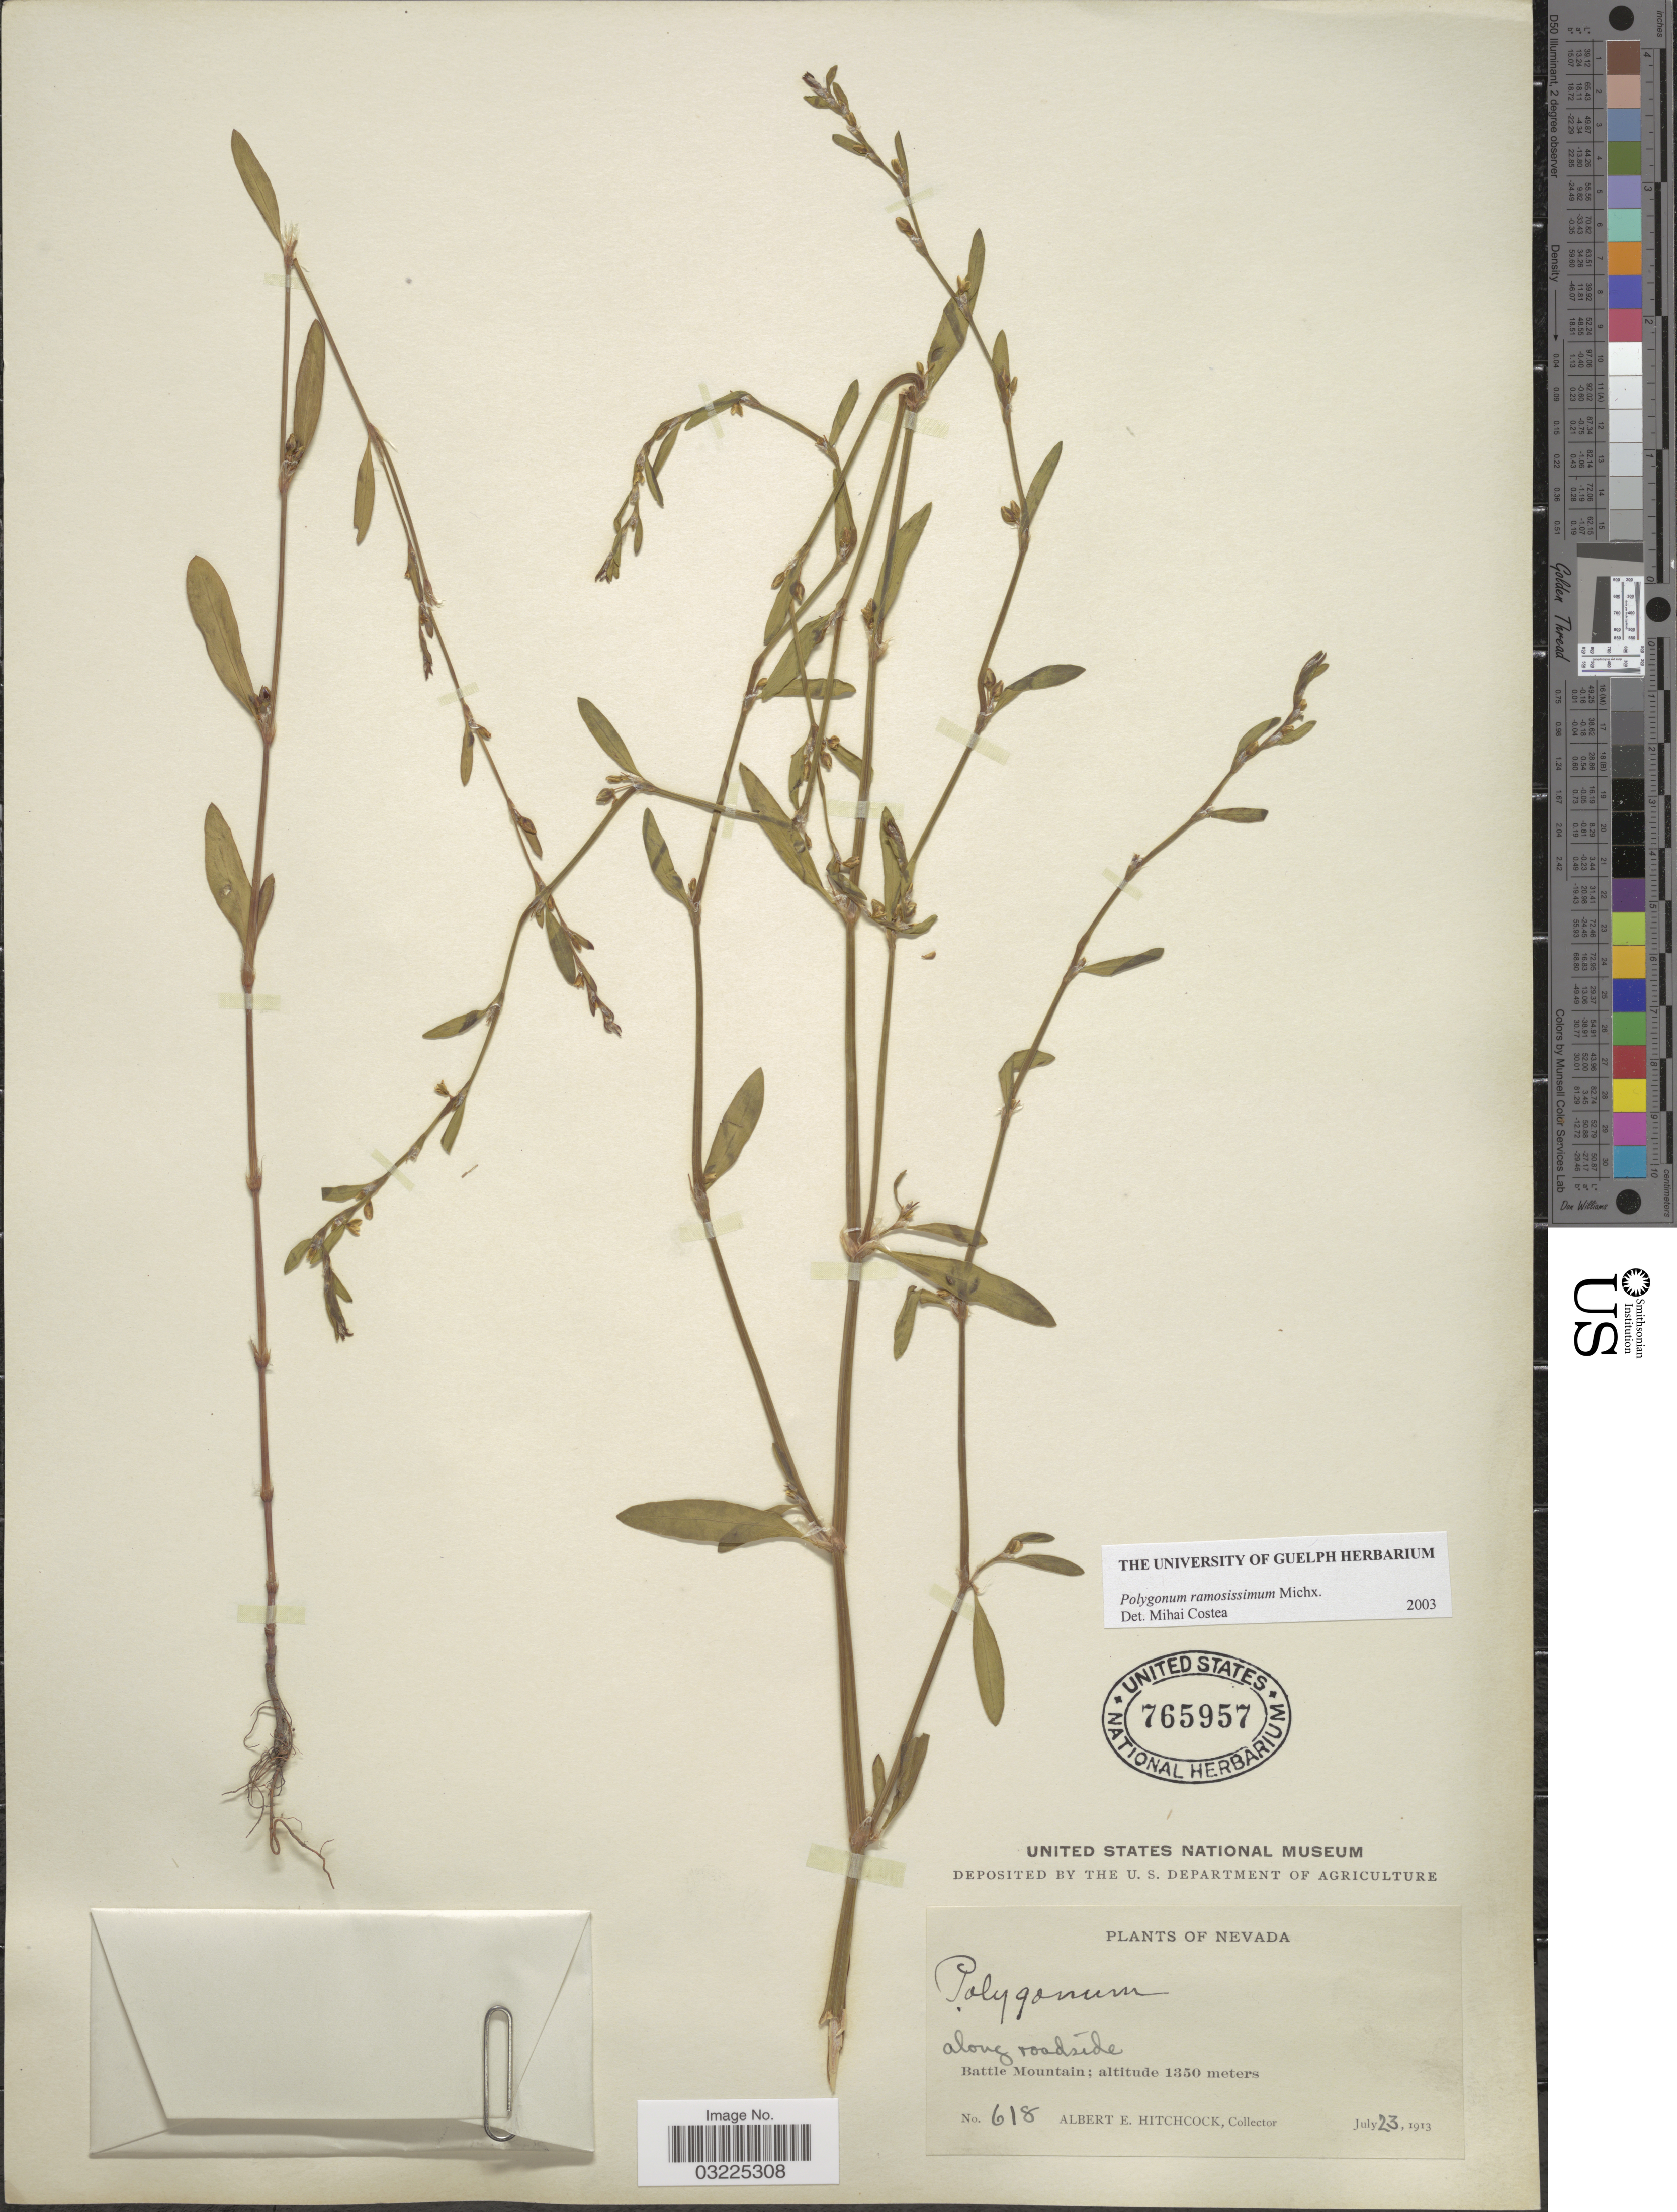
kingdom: Plantae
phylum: Tracheophyta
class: Magnoliopsida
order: Caryophyllales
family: Polygonaceae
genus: Polygonum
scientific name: Polygonum ramosissimum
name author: Michx.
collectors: A. Hitchcock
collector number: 618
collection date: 1913-07-23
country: United States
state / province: Nevada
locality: Along roadside. Battle Mountain.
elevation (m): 1350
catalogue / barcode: US 765957